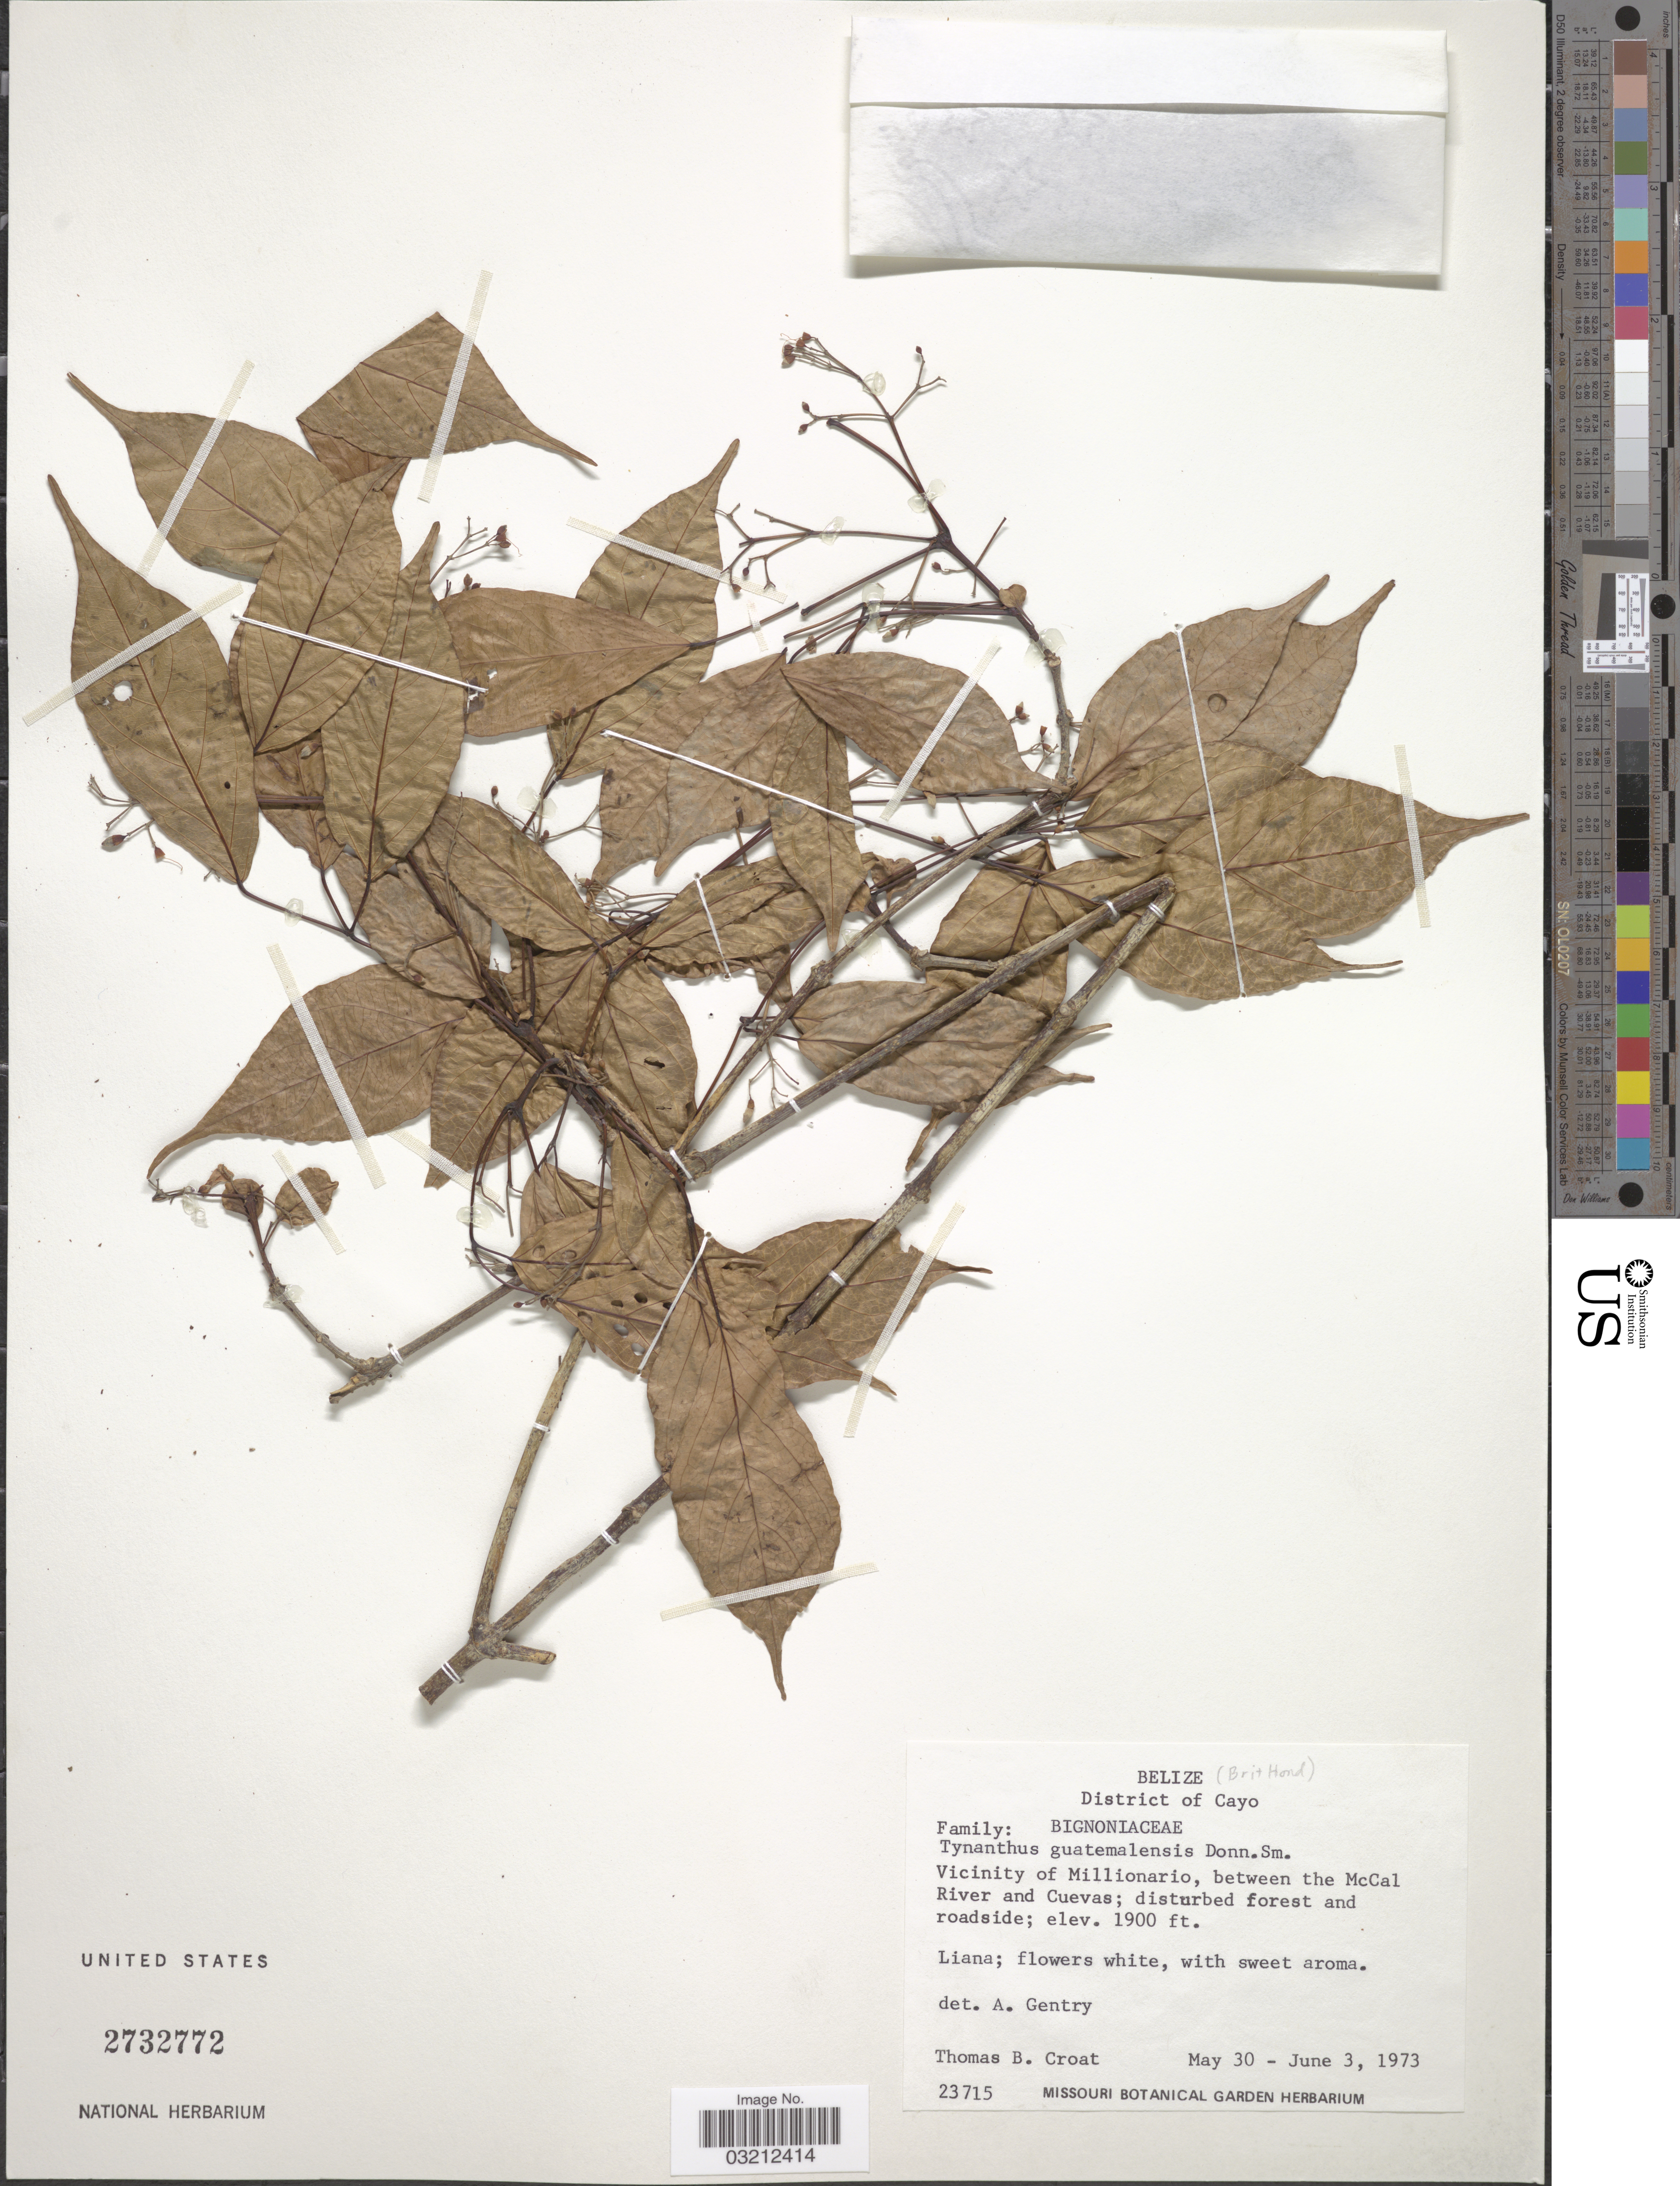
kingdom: Plantae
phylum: Tracheophyta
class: Magnoliopsida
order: Lamiales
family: Bignoniaceae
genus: Tynanthus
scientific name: Tynanthus guatemalensis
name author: Donn. Sm.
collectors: T. B. Croat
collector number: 23715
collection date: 1973-05-30/1973-06-03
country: Belize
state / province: Cayo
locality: District of Cayo. Vicinity of Millionario, between the McCal River and Cuevas.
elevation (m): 579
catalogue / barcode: US 2732772